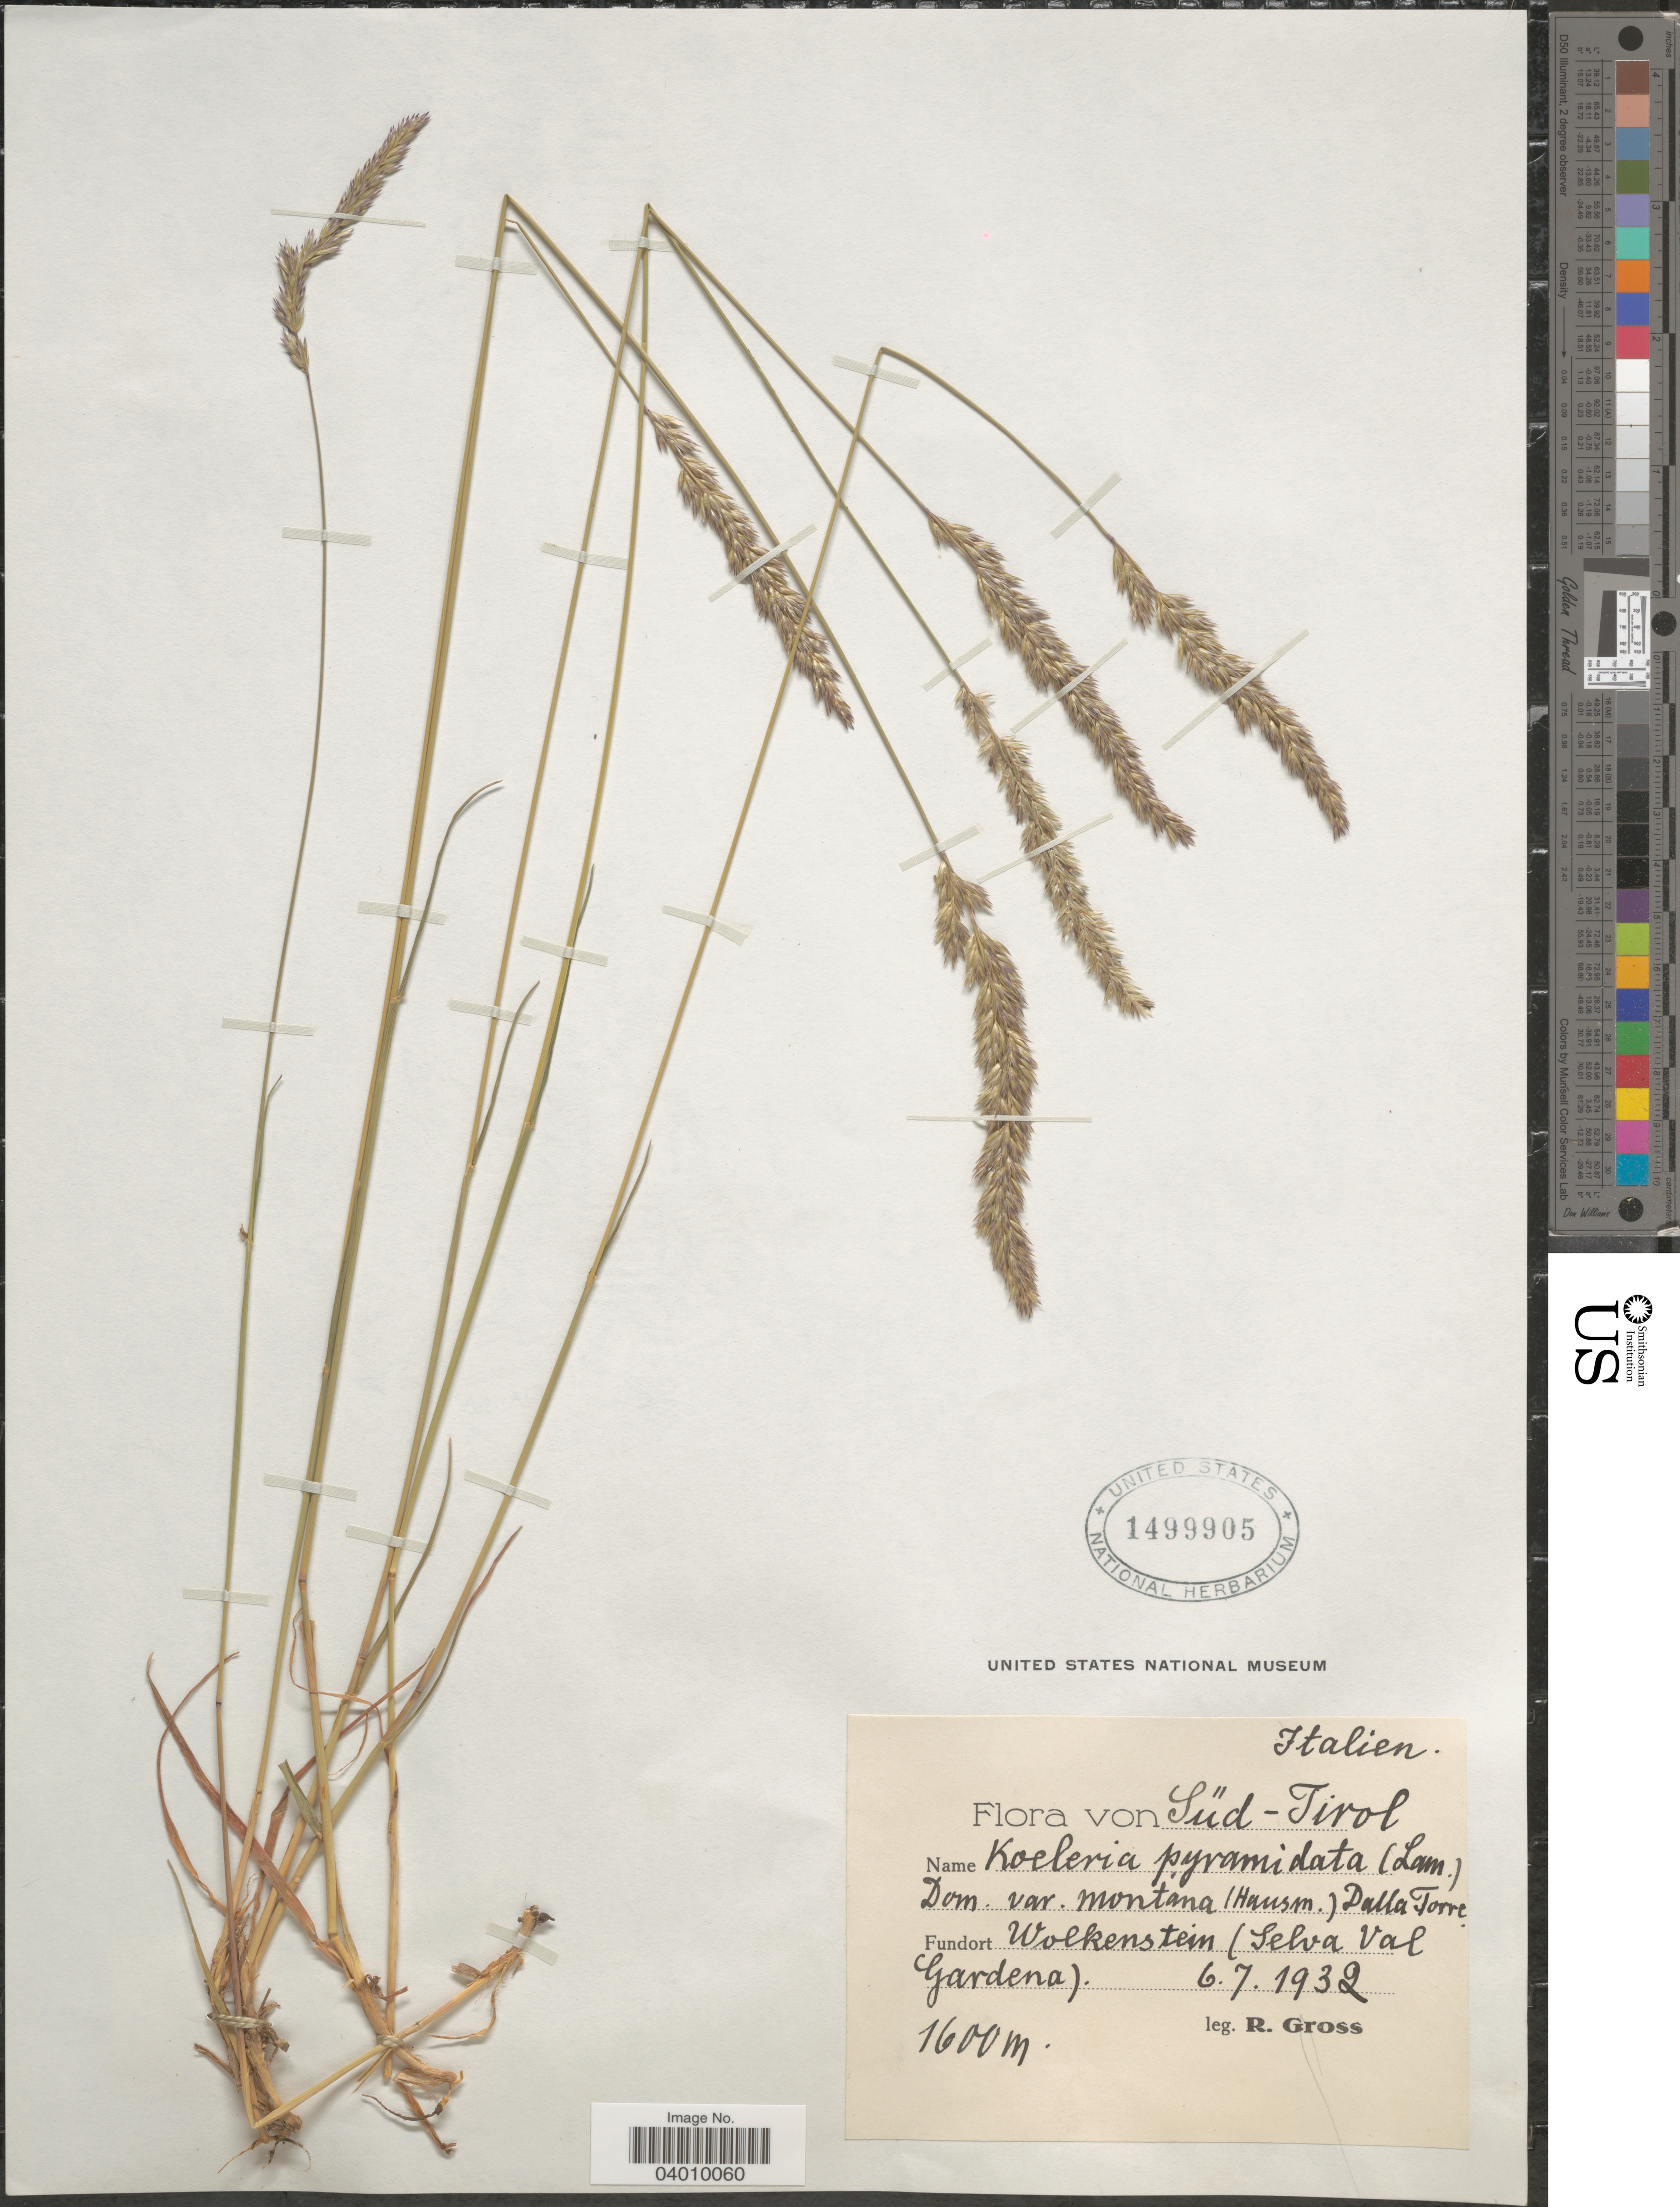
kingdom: Plantae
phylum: Tracheophyta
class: Liliopsida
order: Poales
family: Poaceae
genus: Koeleria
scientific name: Koeleria pyramidata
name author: (Lam.) P. Beauv.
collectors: R. Gross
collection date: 1932-07-06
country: Italy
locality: Italien. Sȕd-Tirol. Wolkenstein (Selva Val Gardena).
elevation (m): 1600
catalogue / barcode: US 1499905